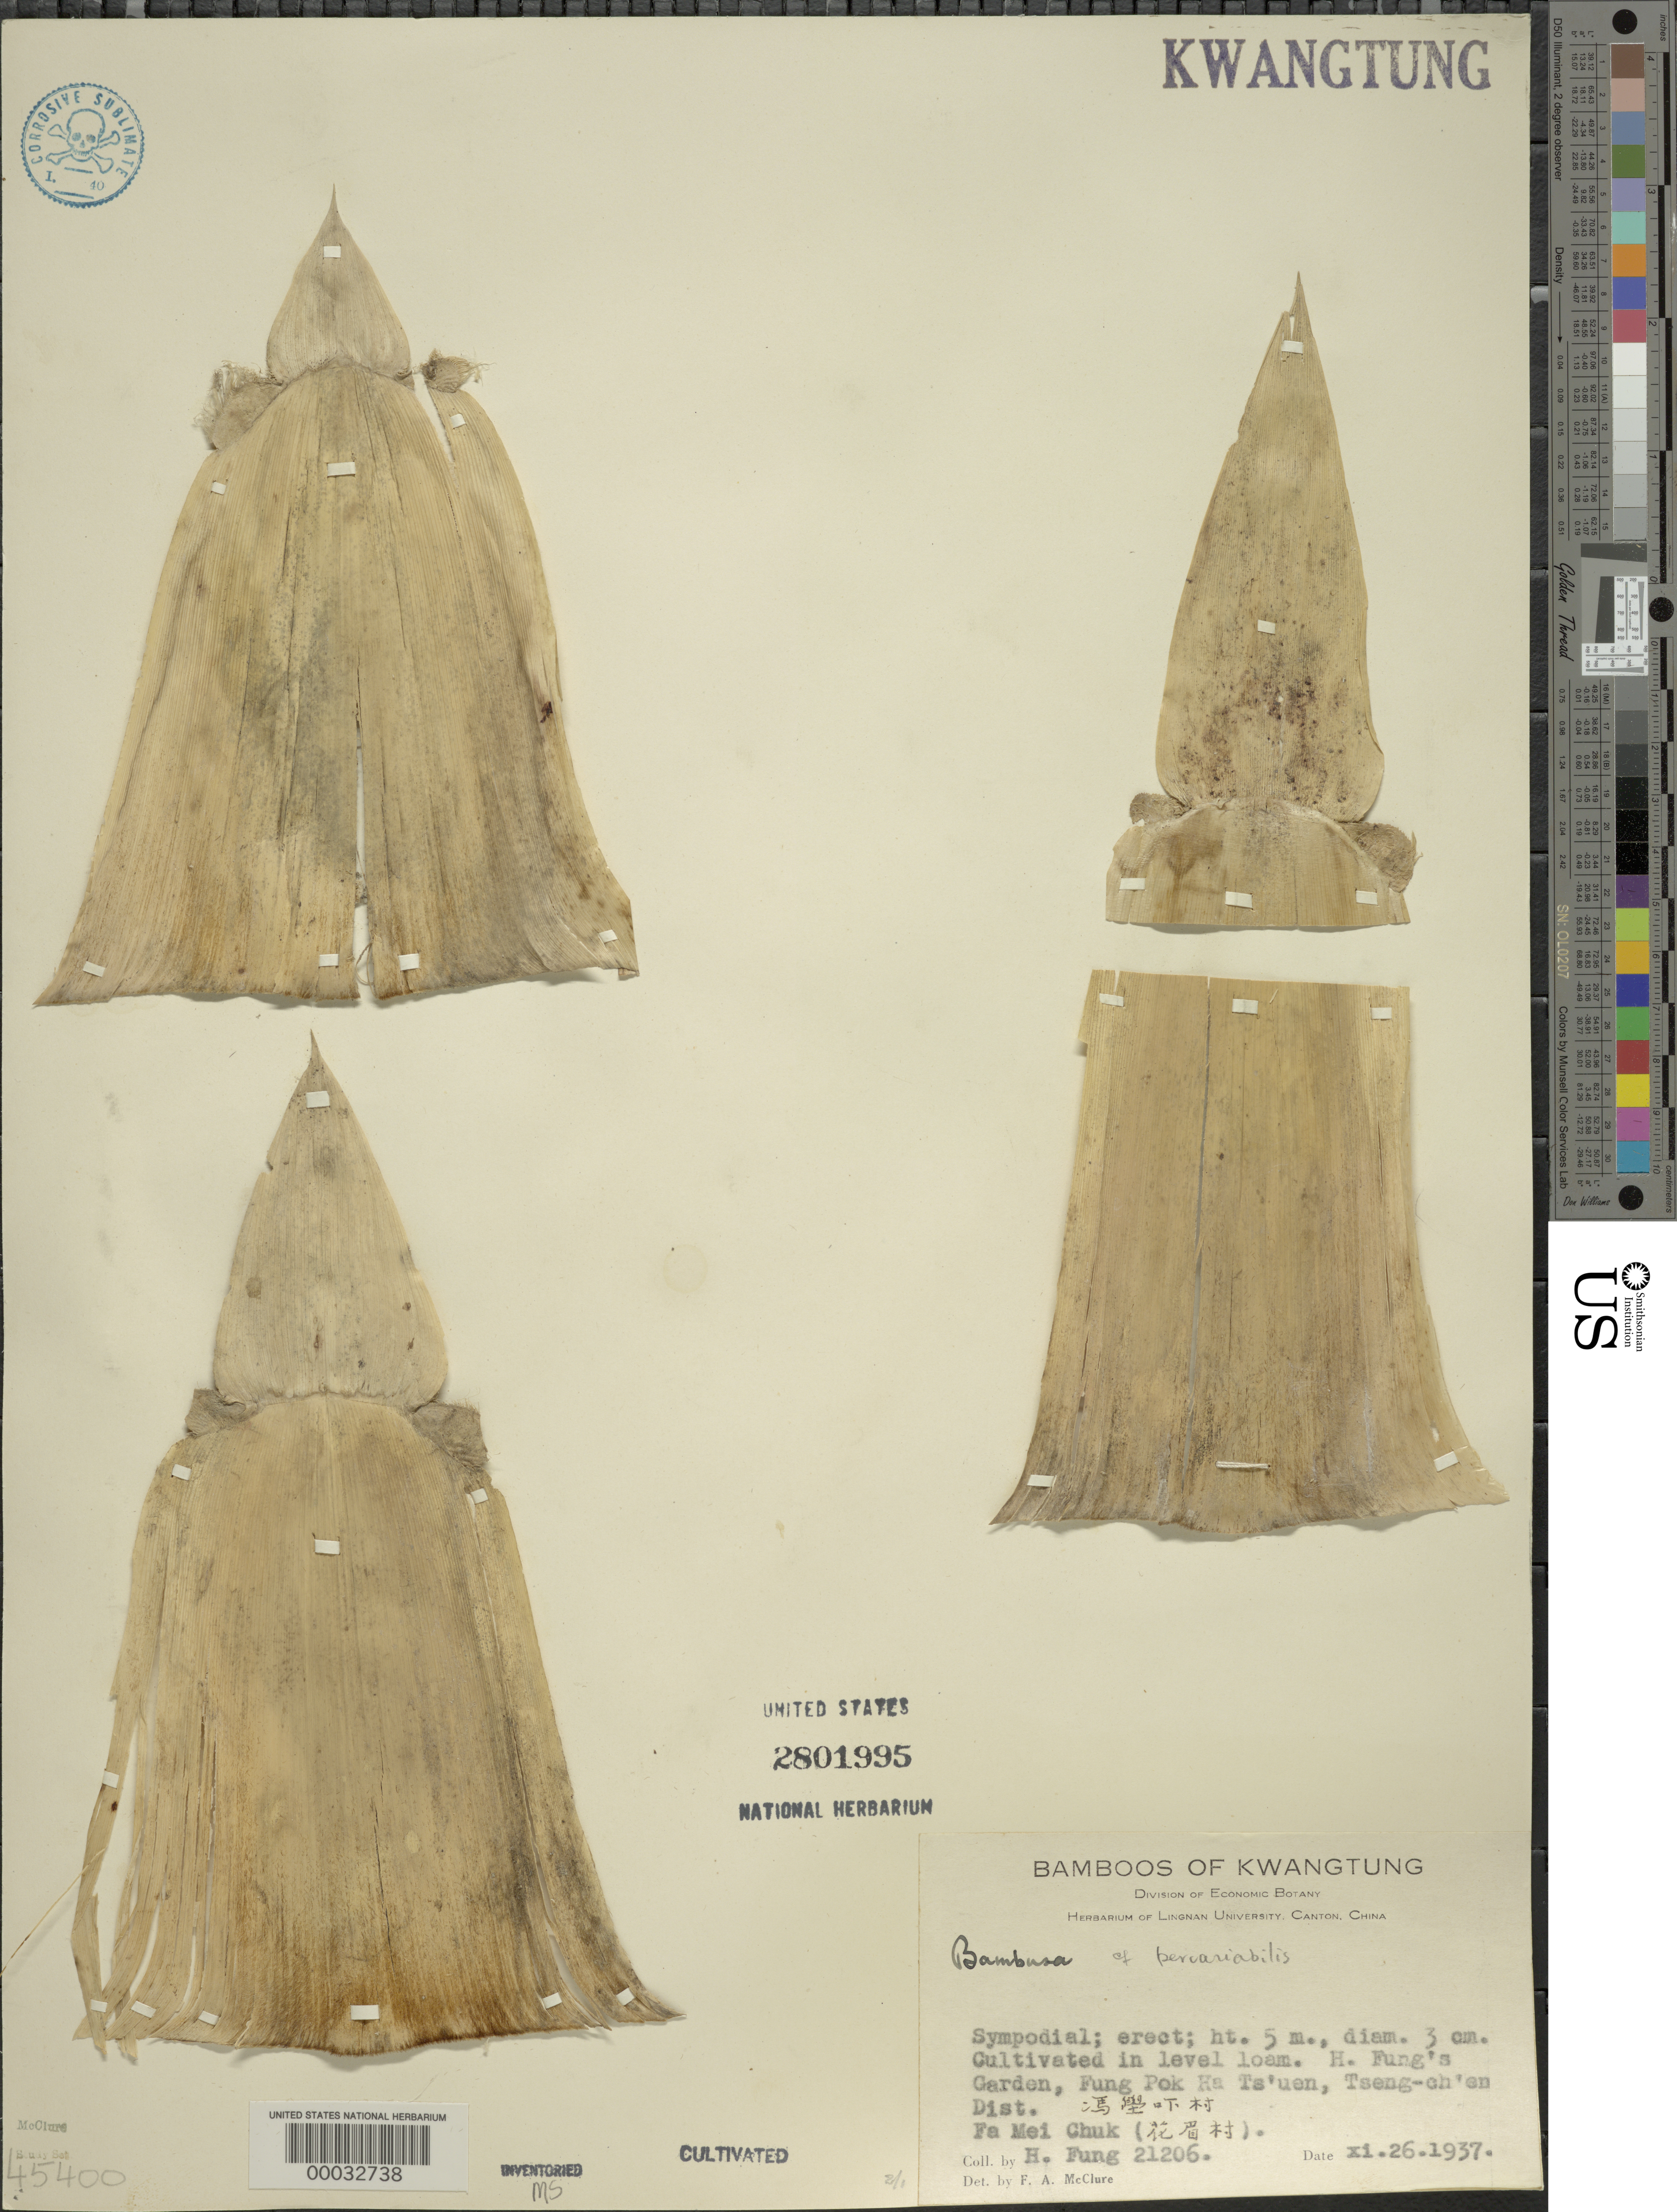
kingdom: Plantae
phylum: Tracheophyta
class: Liliopsida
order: Poales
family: Poaceae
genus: Bambusa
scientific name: Bambusa pervariabilis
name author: McClure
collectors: H. L. Fung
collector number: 21206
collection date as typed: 26 Nov 1937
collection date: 1937-11-26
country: China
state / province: Guangdong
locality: Fung pok ha ts'uen, tseng-ch'en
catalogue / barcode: US 2801995